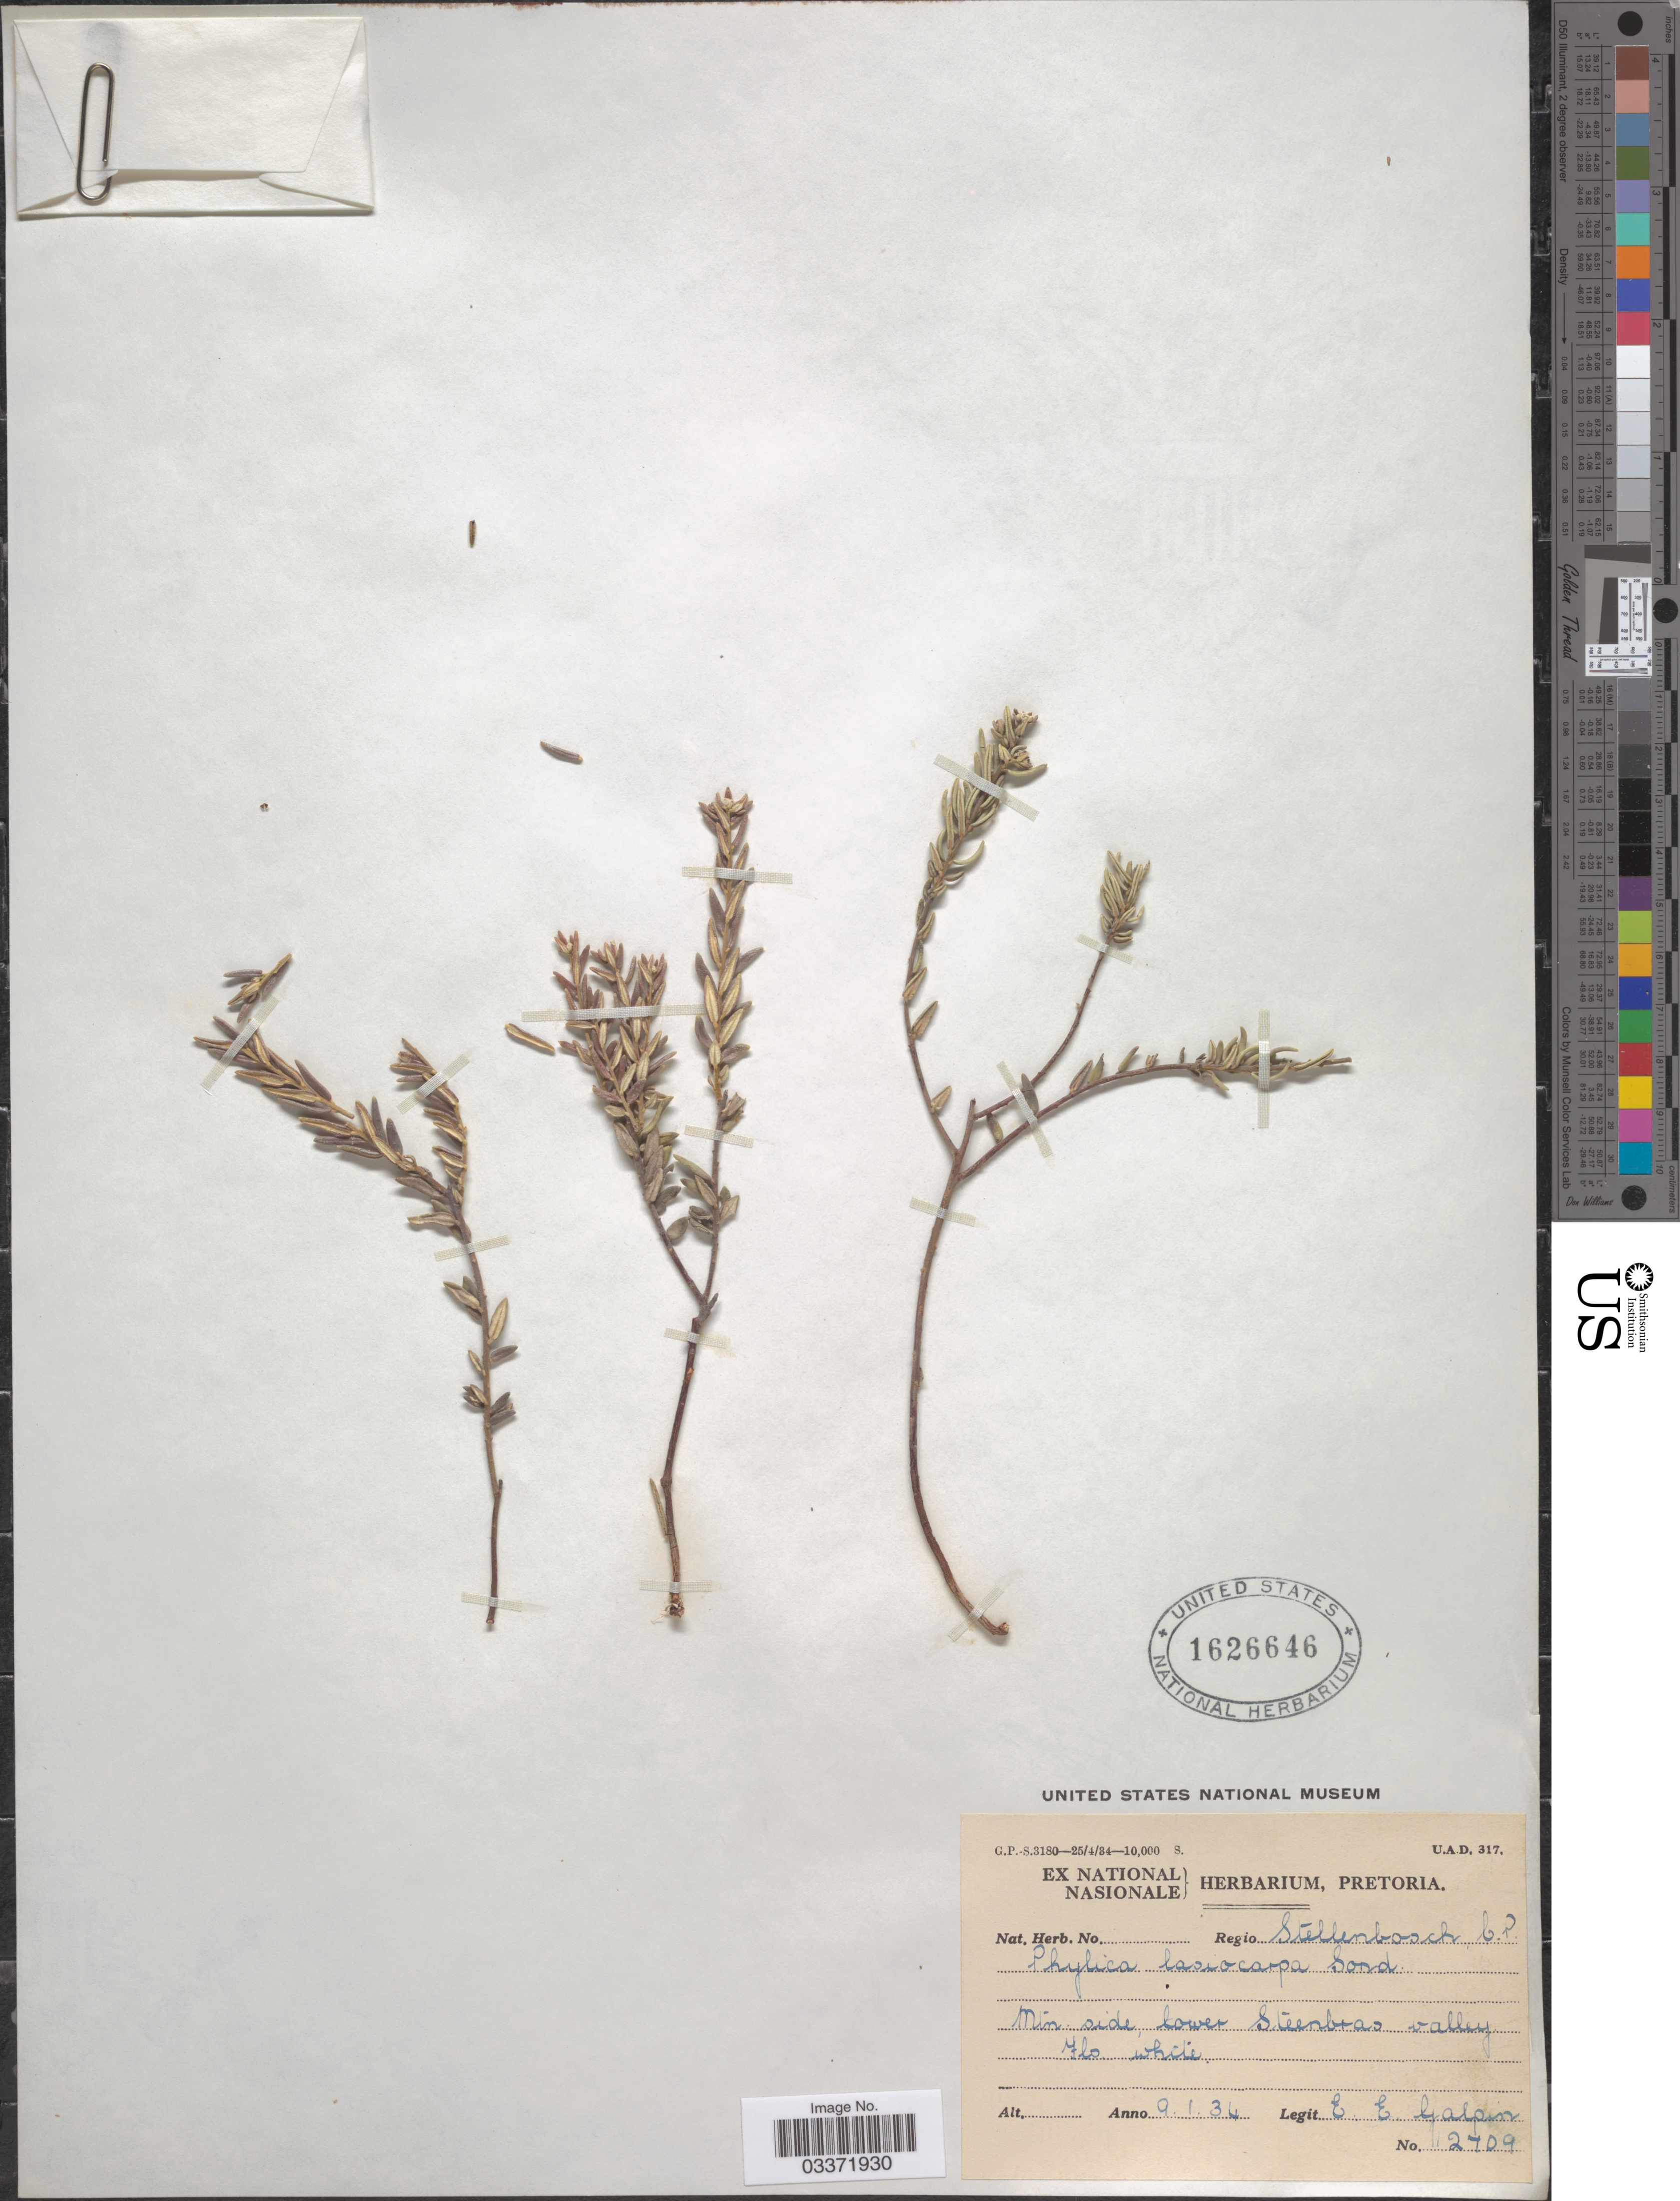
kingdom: Plantae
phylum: Tracheophyta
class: Magnoliopsida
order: Rosales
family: Rhamnaceae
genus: Phylica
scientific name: Phylica lasiocarpa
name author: Sond.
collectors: E. Galpin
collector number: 2709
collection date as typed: Transcribed d/m/y: 9/1/34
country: South Africa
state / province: Western Cape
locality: Regio Stellenbosch, C.P. Mtn. side, lower Steenbras valley.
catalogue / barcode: US 1626646